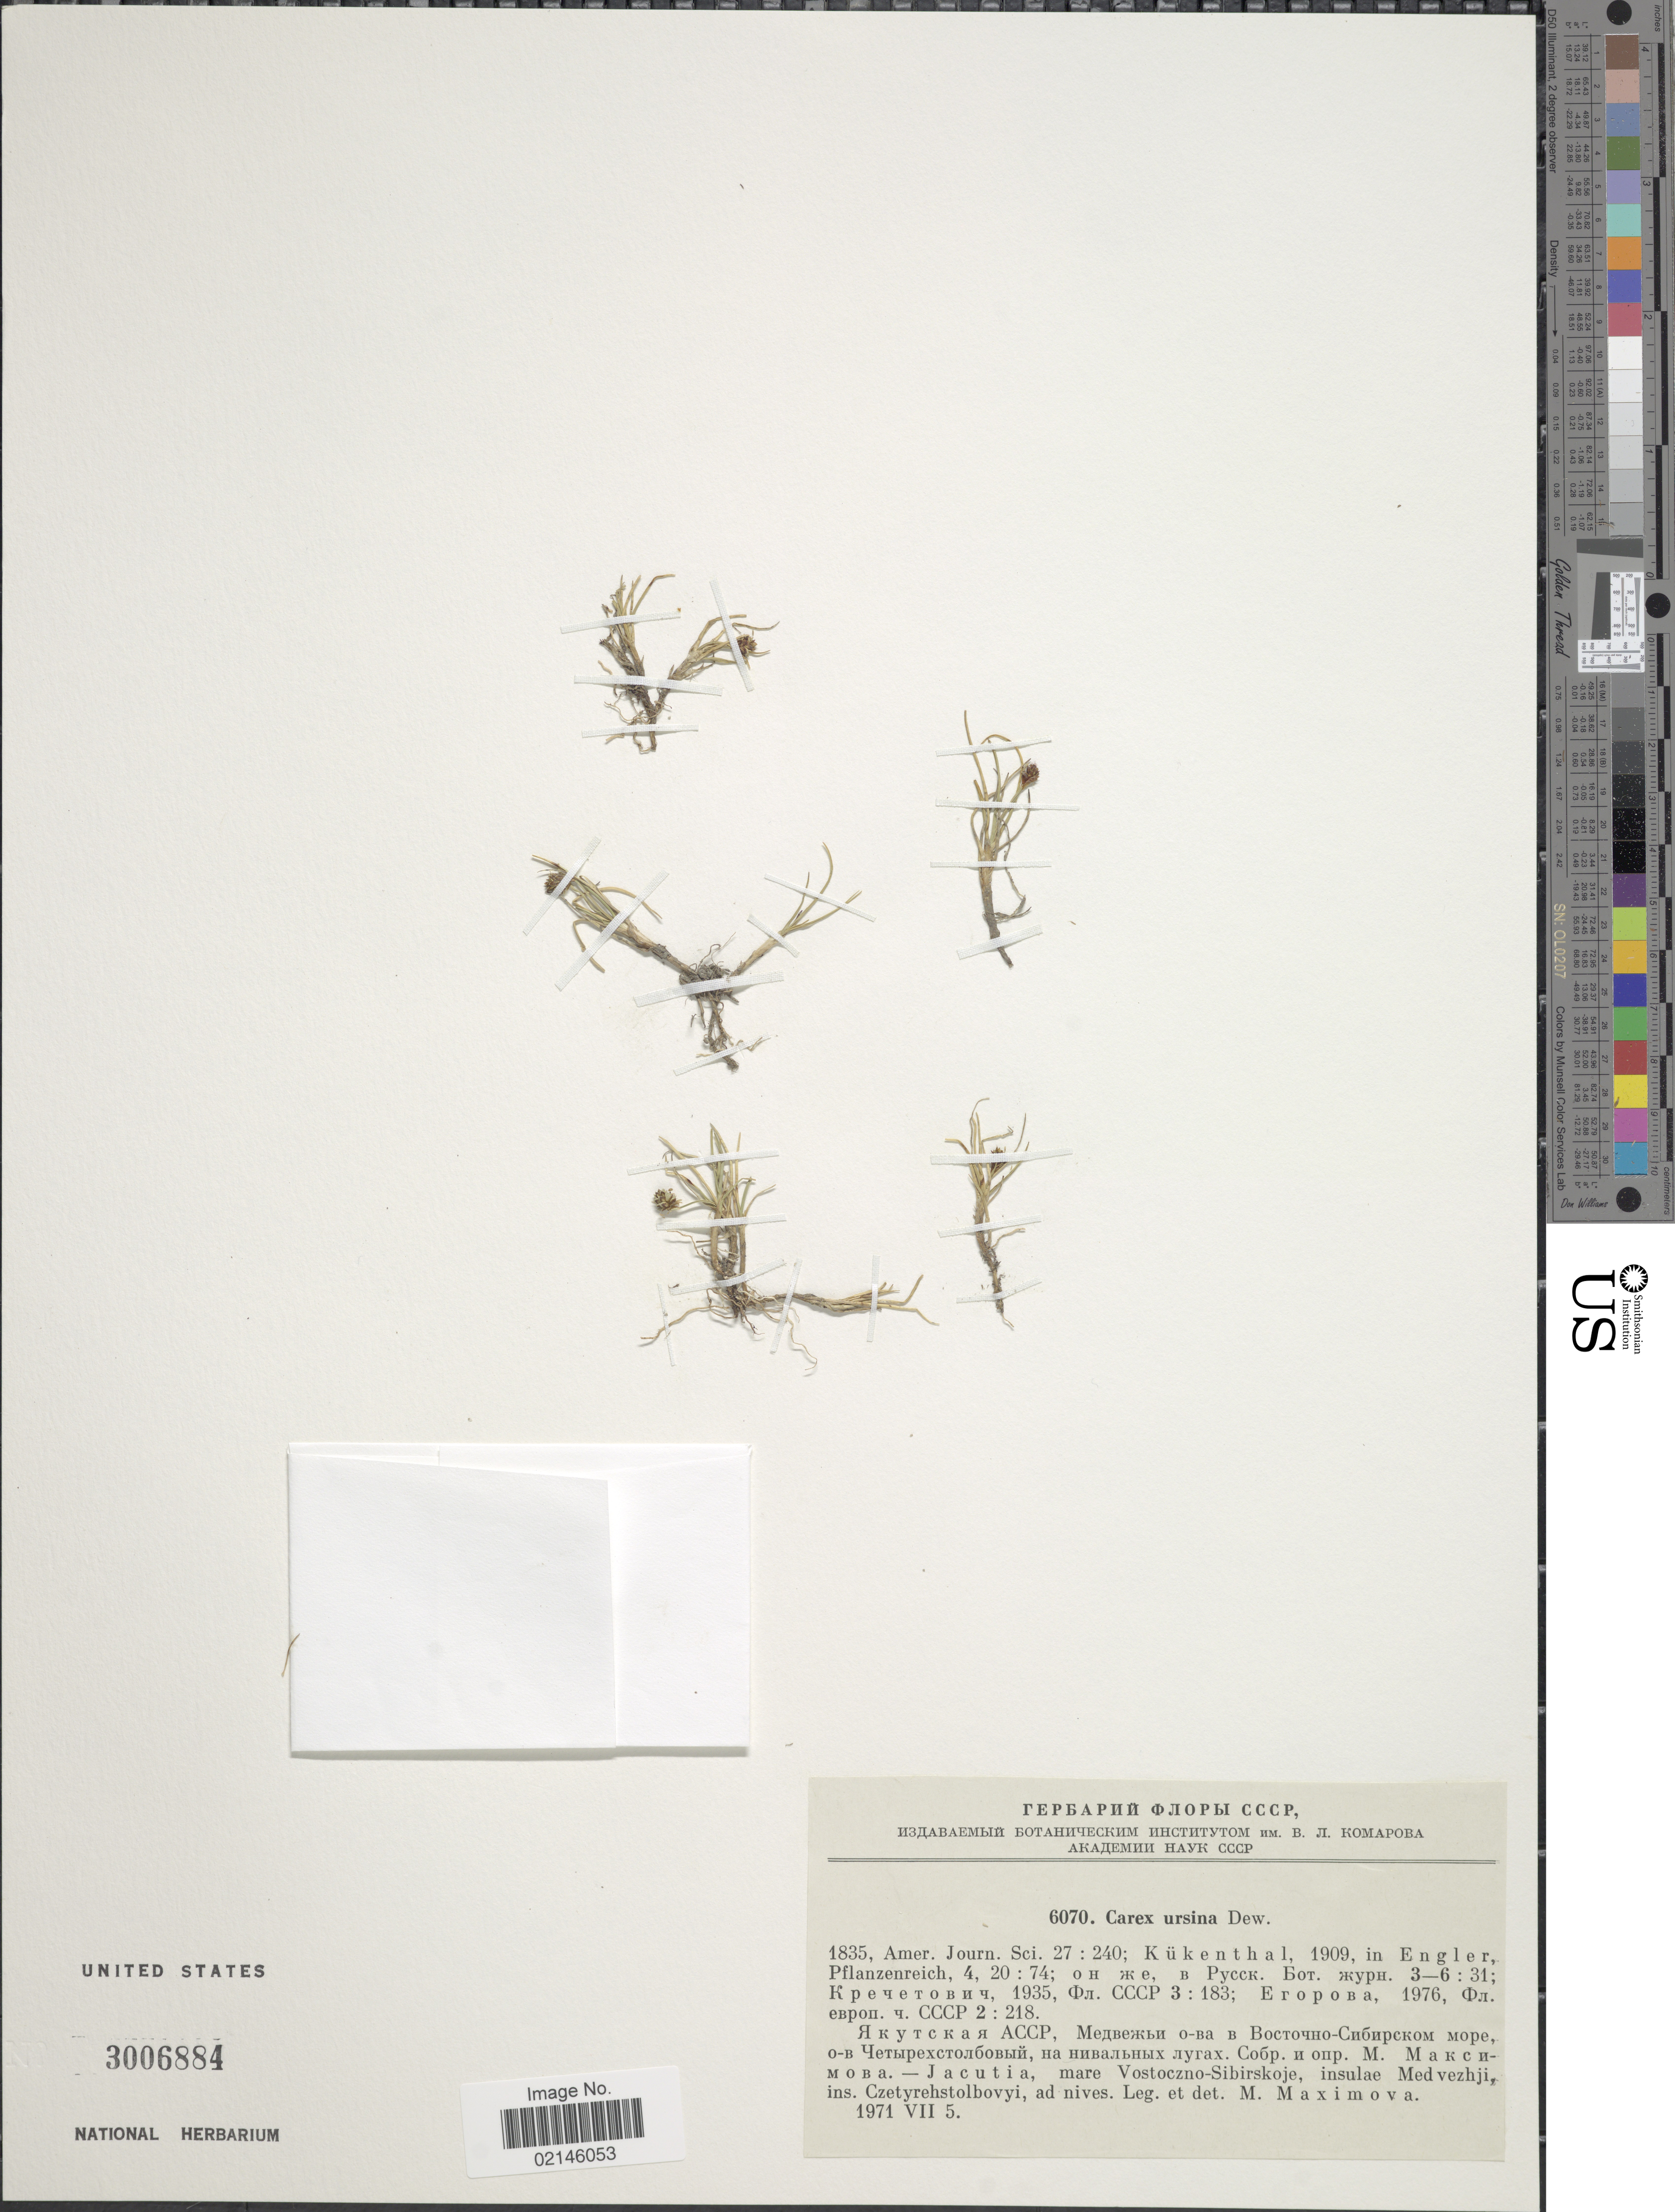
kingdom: Plantae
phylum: Tracheophyta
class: Liliopsida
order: Poales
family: Cyperaceae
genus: Carex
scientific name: Carex ursina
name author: Dewey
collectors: M. Maximova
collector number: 6070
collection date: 1971-07-05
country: Russian Federation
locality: Jacutia, mare Vostoczno-Sibirskoje, insulae Med vezhji, ins. Czetyrehsolbovyi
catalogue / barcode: US 3006884